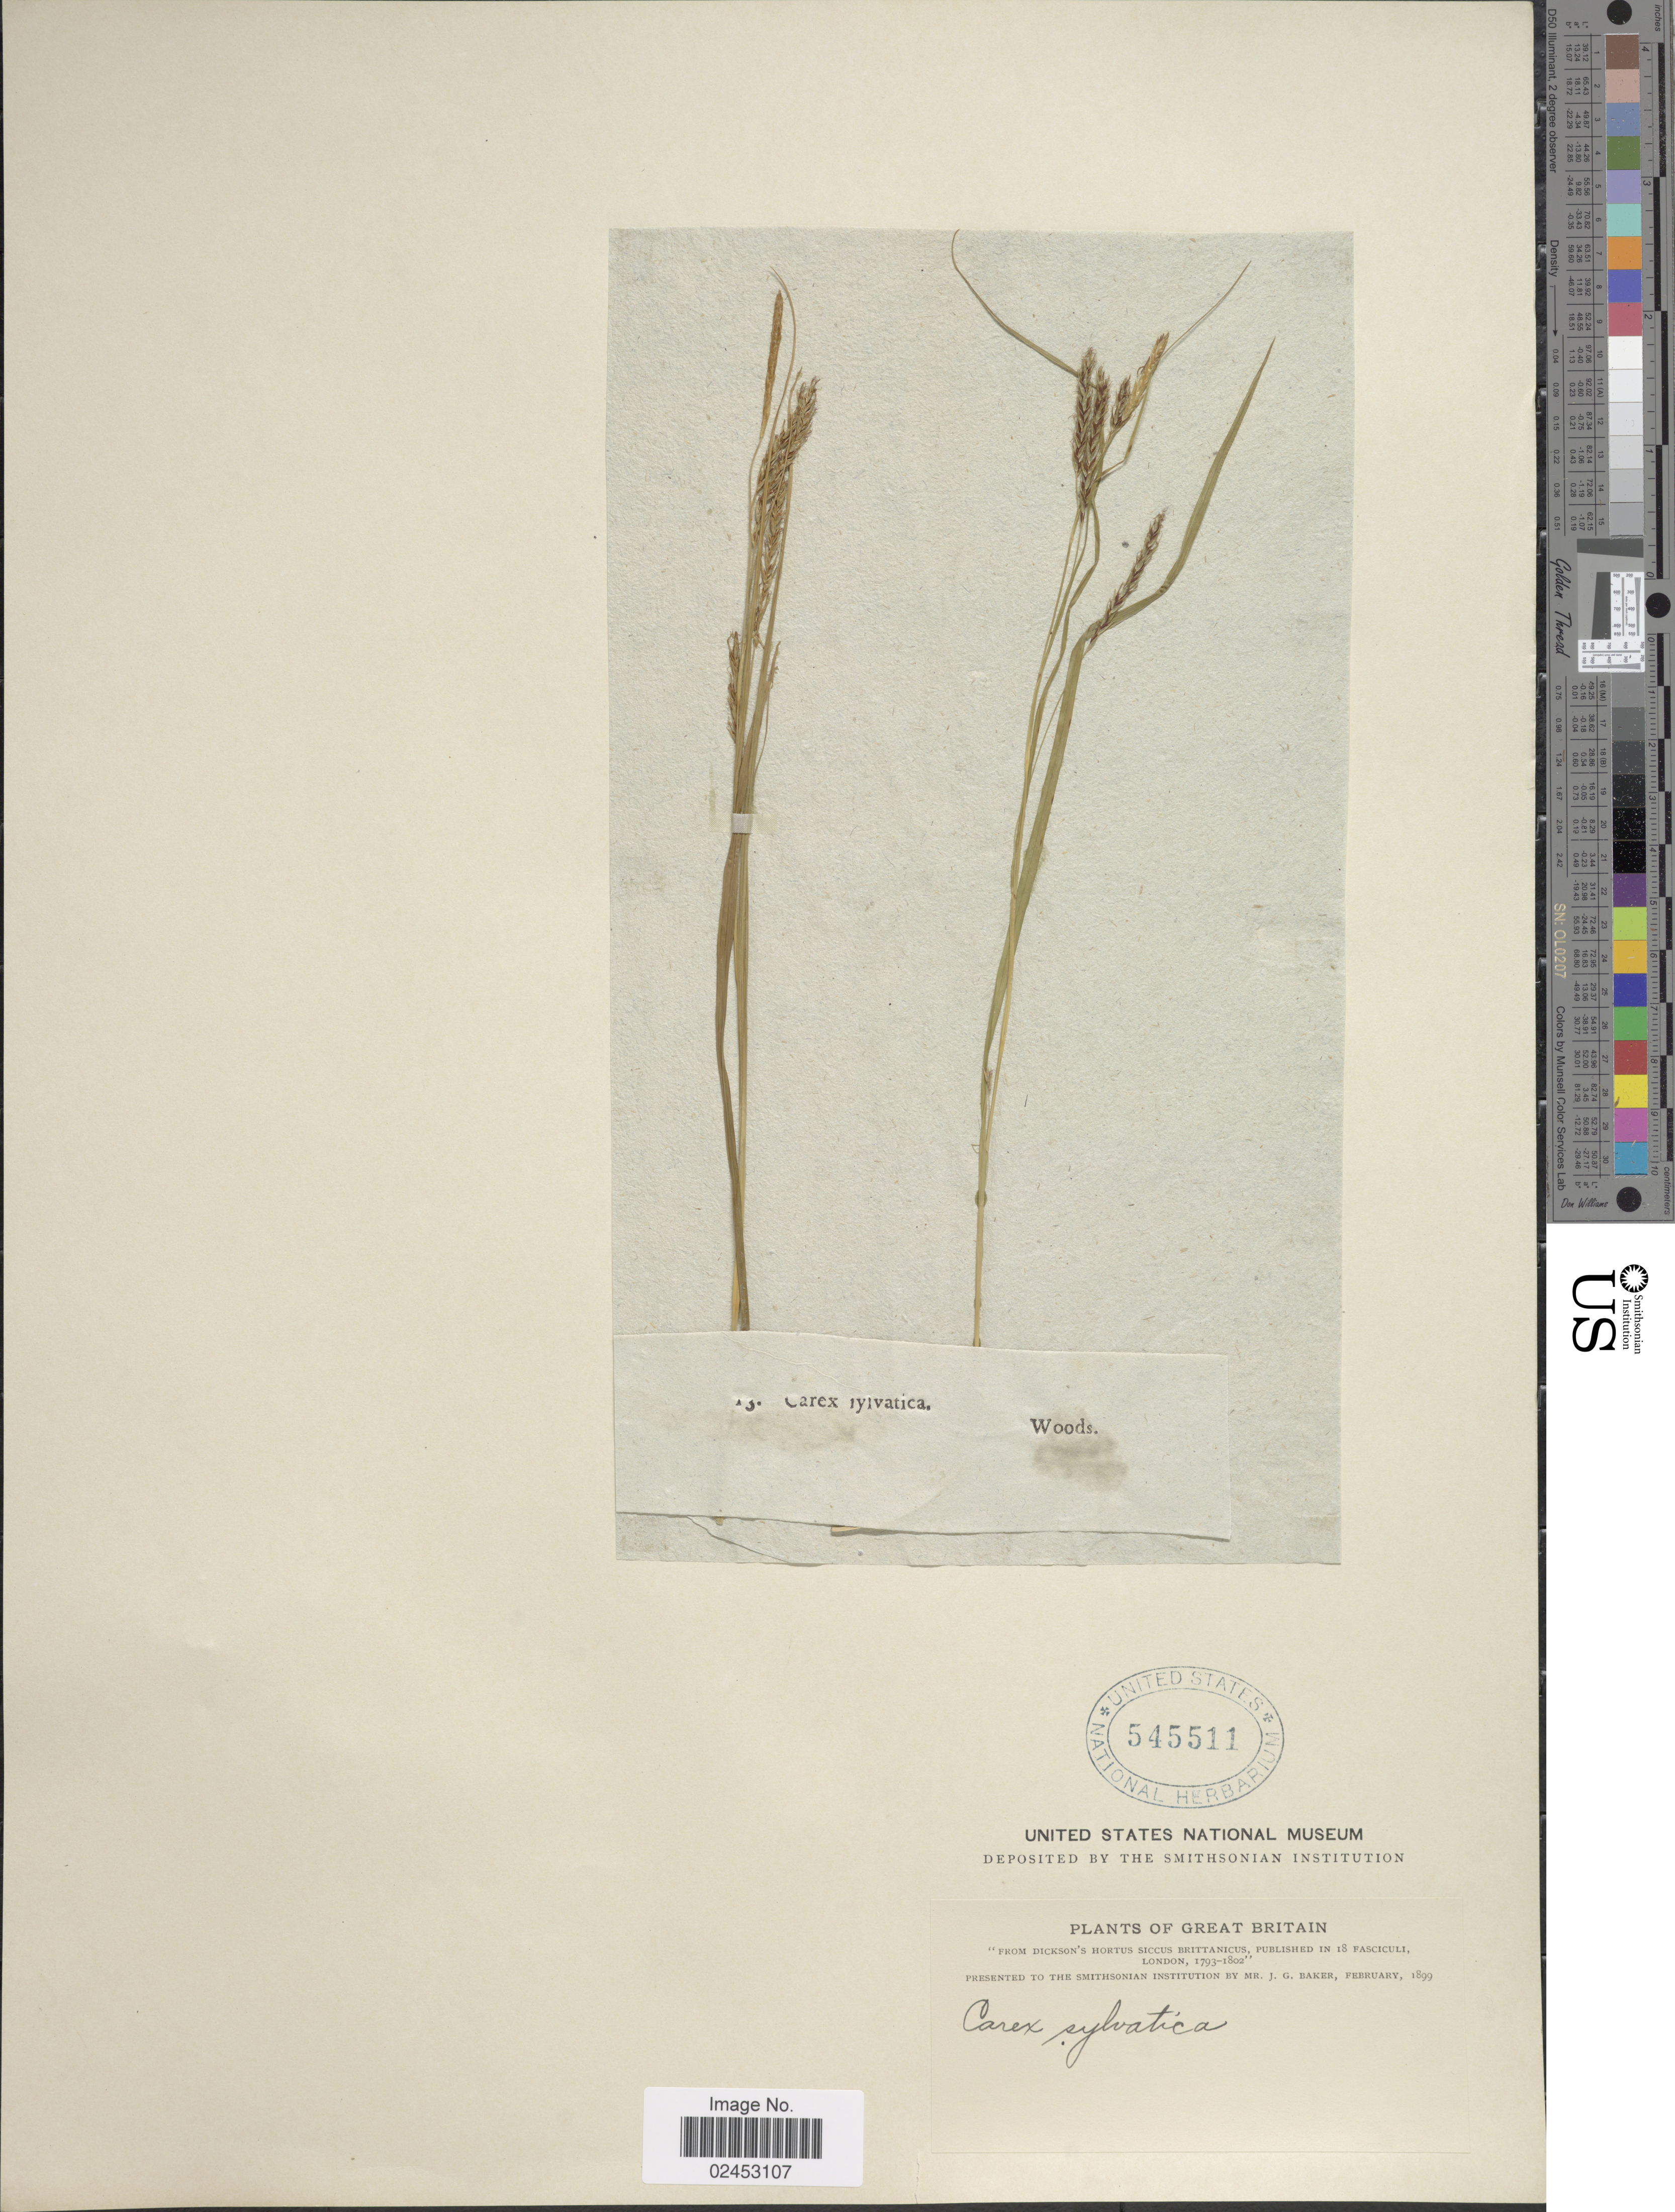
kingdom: Plantae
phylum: Tracheophyta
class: Liliopsida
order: Poales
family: Cyperaceae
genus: Carex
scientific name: Carex sylvatica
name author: Huds.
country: United Kingdom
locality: Great Britain, woods.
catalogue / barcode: US 545511